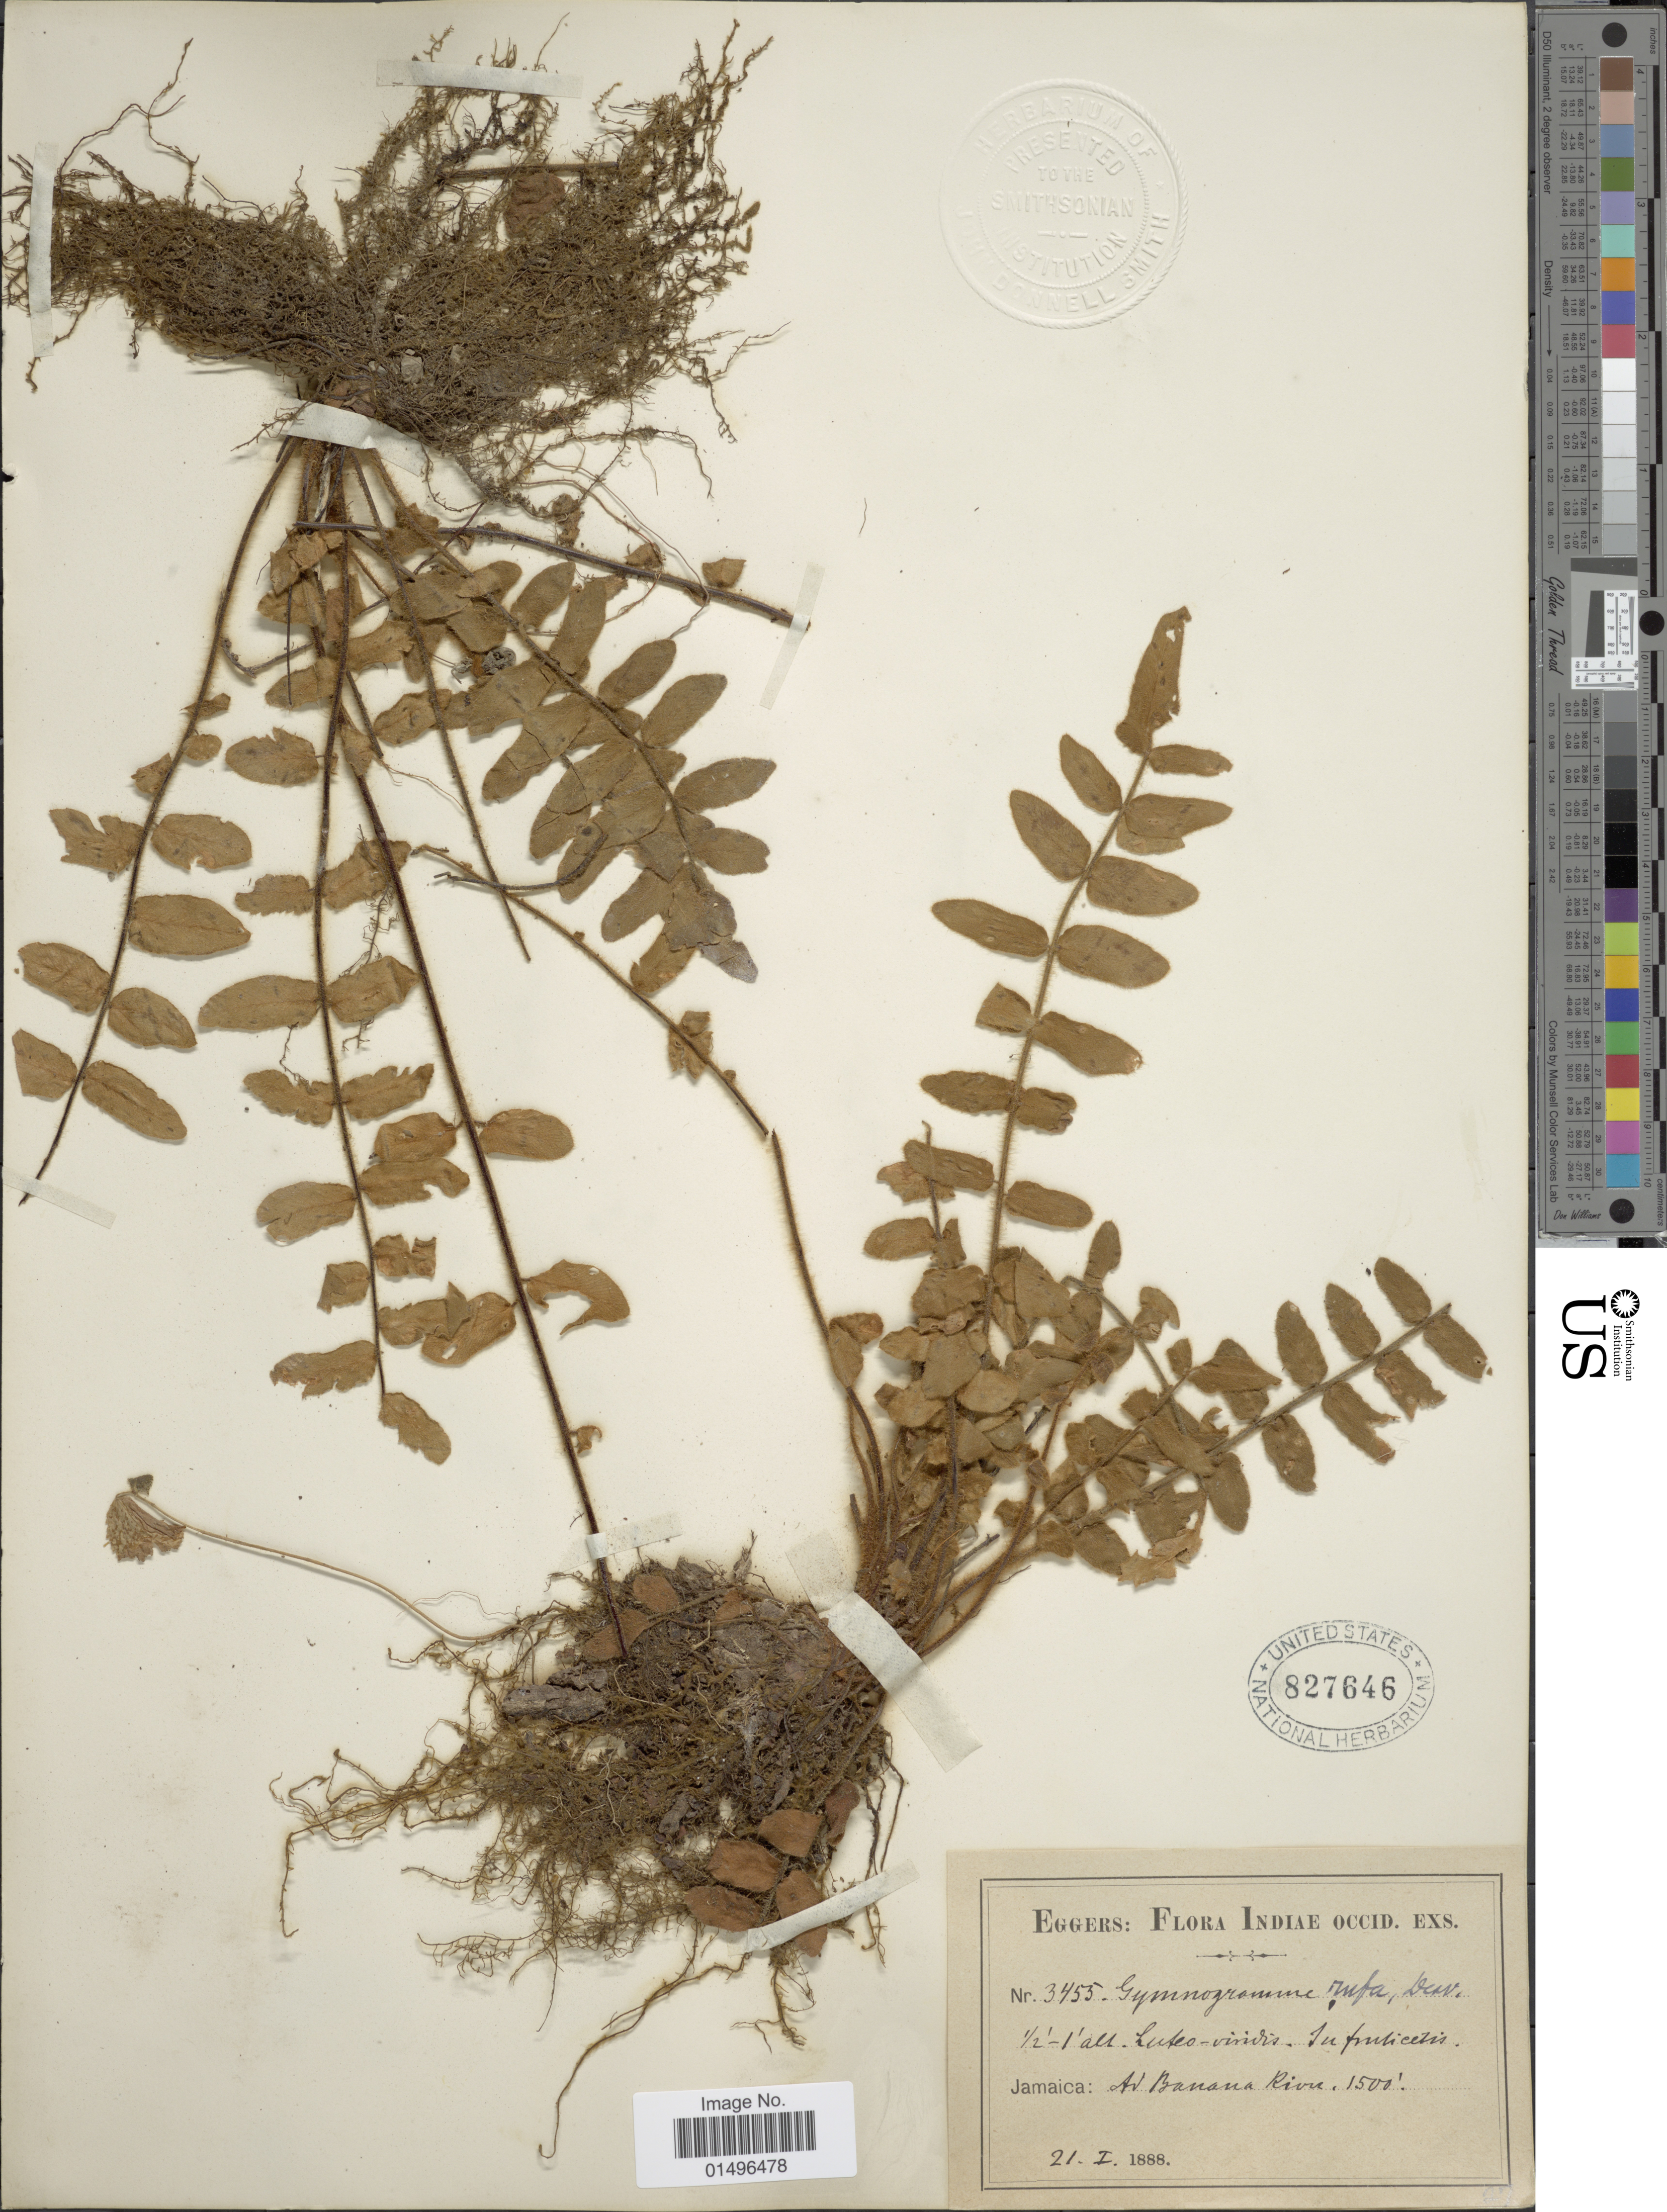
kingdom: Plantae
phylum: Tracheophyta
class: Polypodiopsida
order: Polypodiales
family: Pteridaceae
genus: Hemionitis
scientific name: Hemionitis rufa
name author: (L.) Sw.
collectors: -. Eggers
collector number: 3455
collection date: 1888-01-21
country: Jamaica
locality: Jamaica, ad Banana River.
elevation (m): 457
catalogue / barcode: US 827646